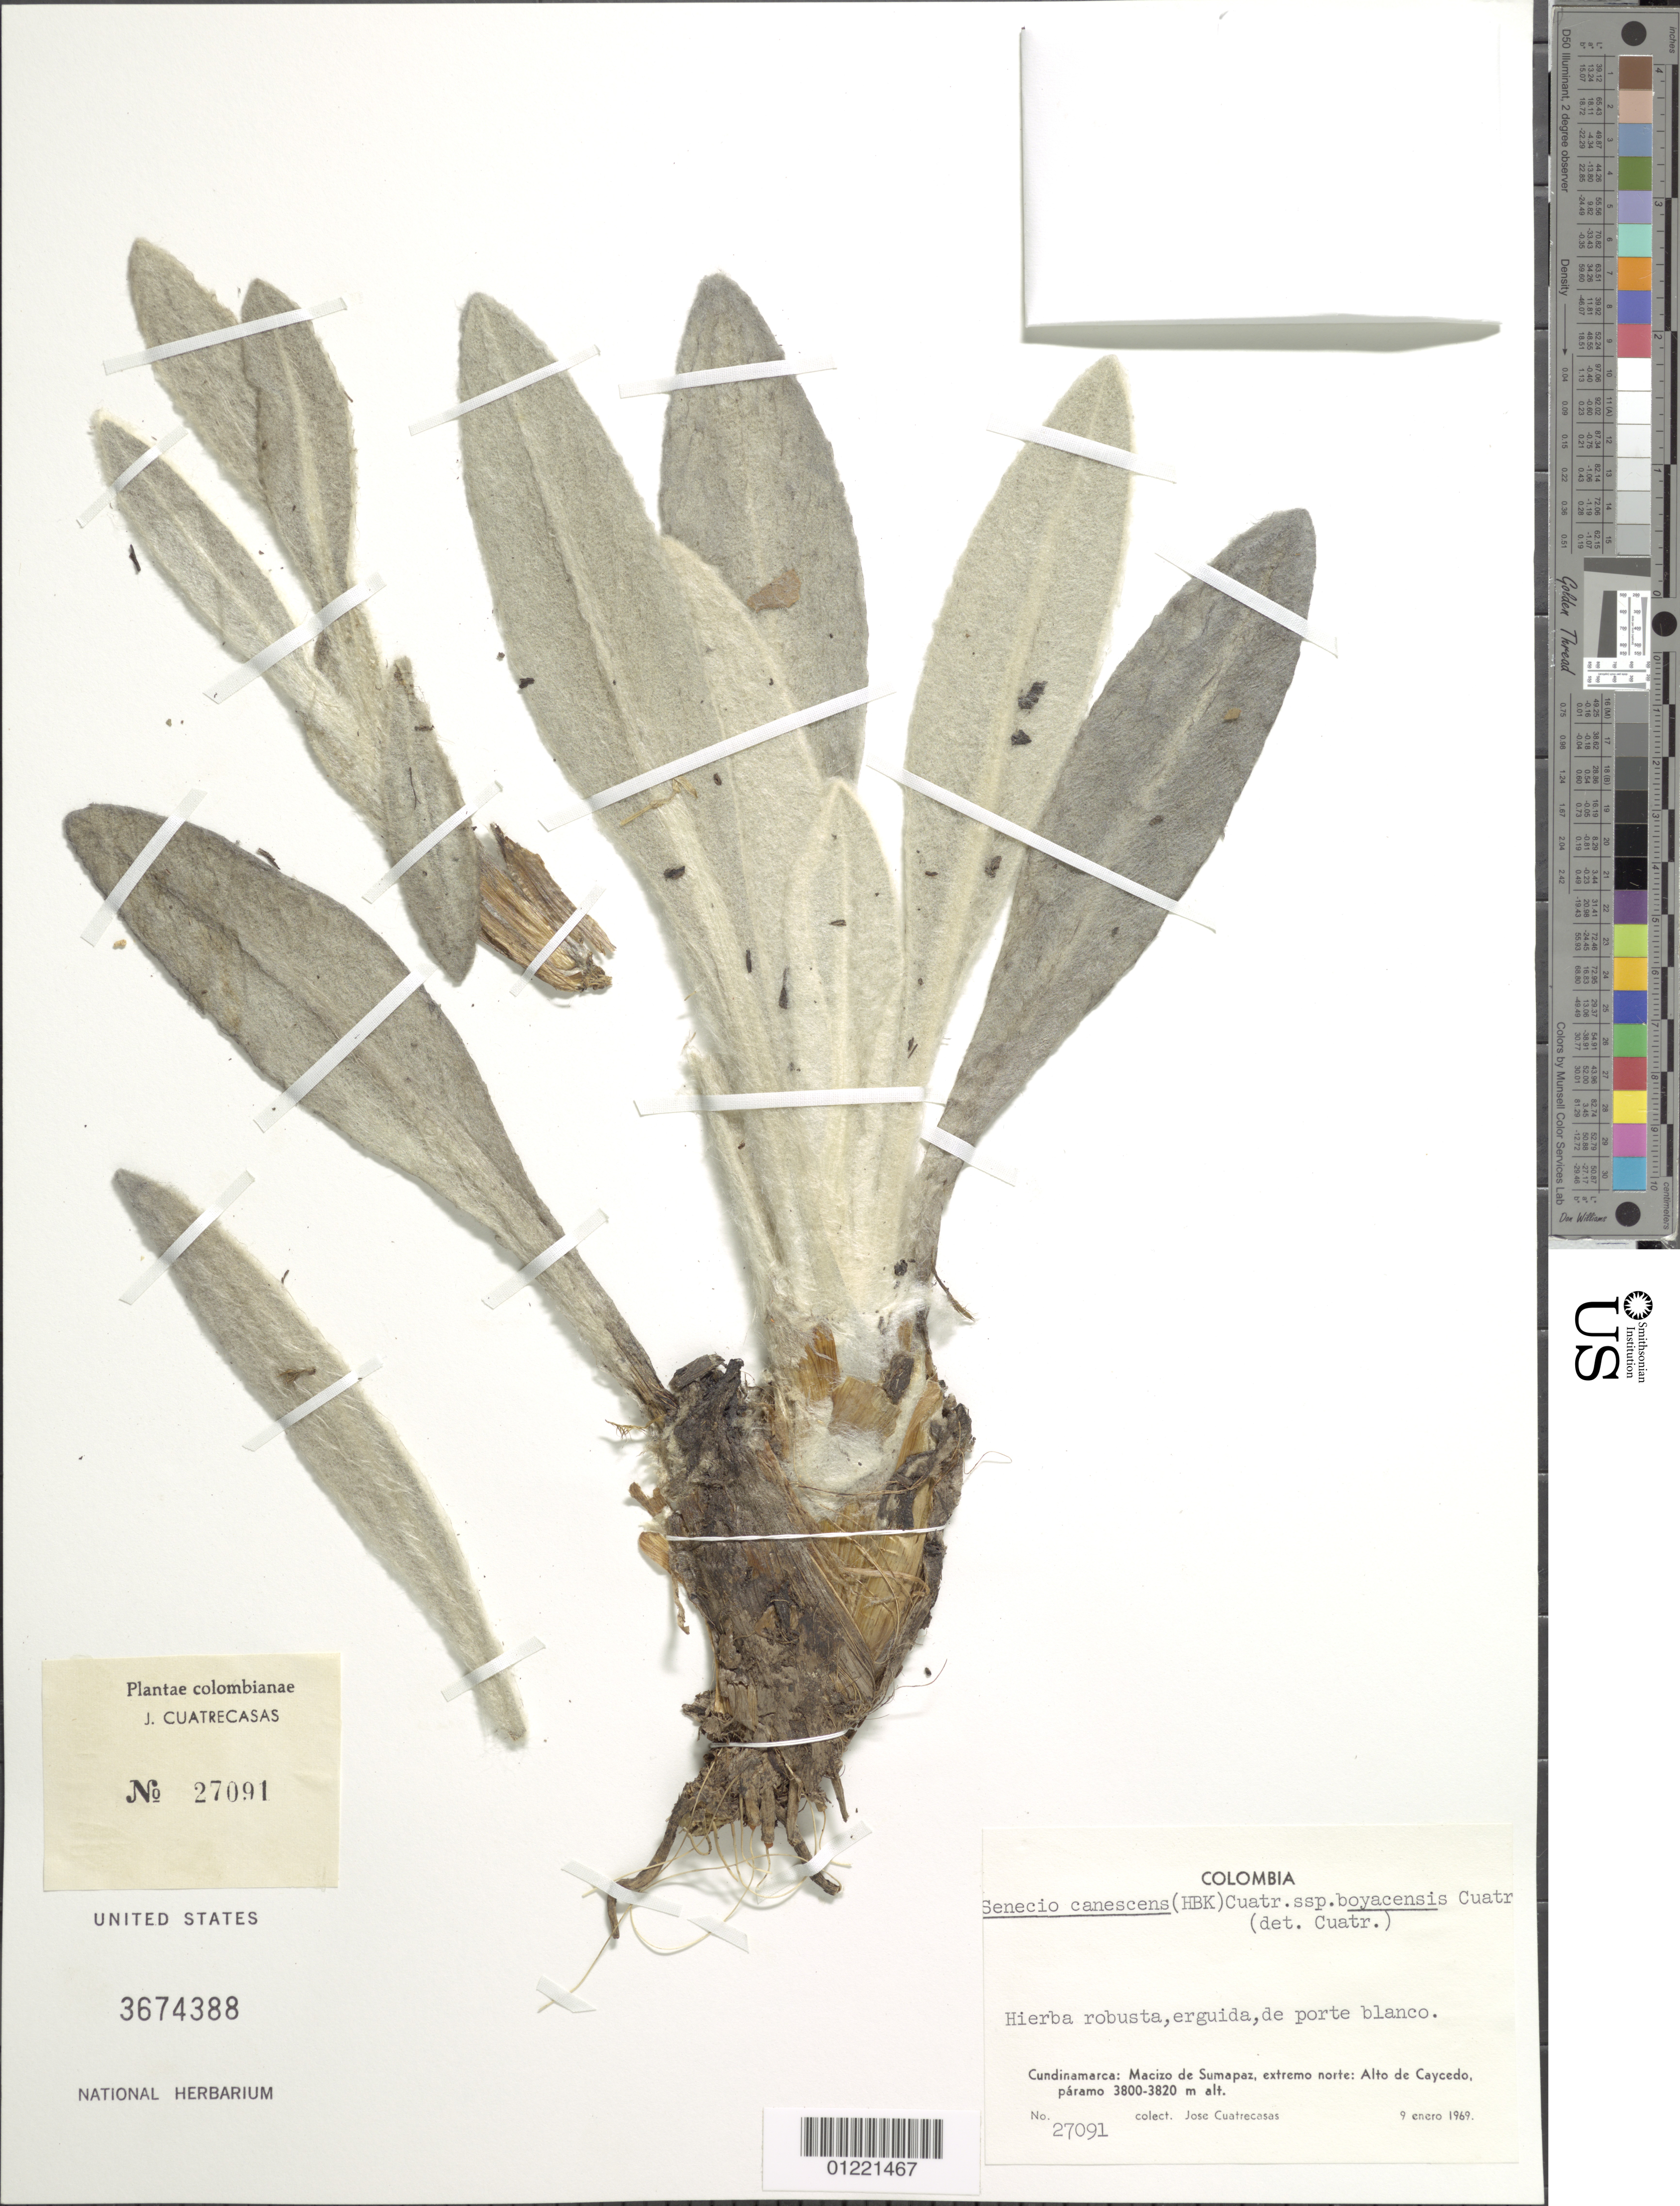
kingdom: Plantae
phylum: Tracheophyta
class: Magnoliopsida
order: Asterales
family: Asteraceae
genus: Senecio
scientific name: Senecio canescens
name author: (Bonpl.) Cuatrec.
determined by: Salomon, Luciana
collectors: J. Cuatrecasas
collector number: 27091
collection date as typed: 09 Jan 1969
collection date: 1969-01-09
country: Colombia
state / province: Cundinamarca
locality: Macizo de Sumapaz, extremo norte; Alto de Caycedo.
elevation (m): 3800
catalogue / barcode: US 3674388